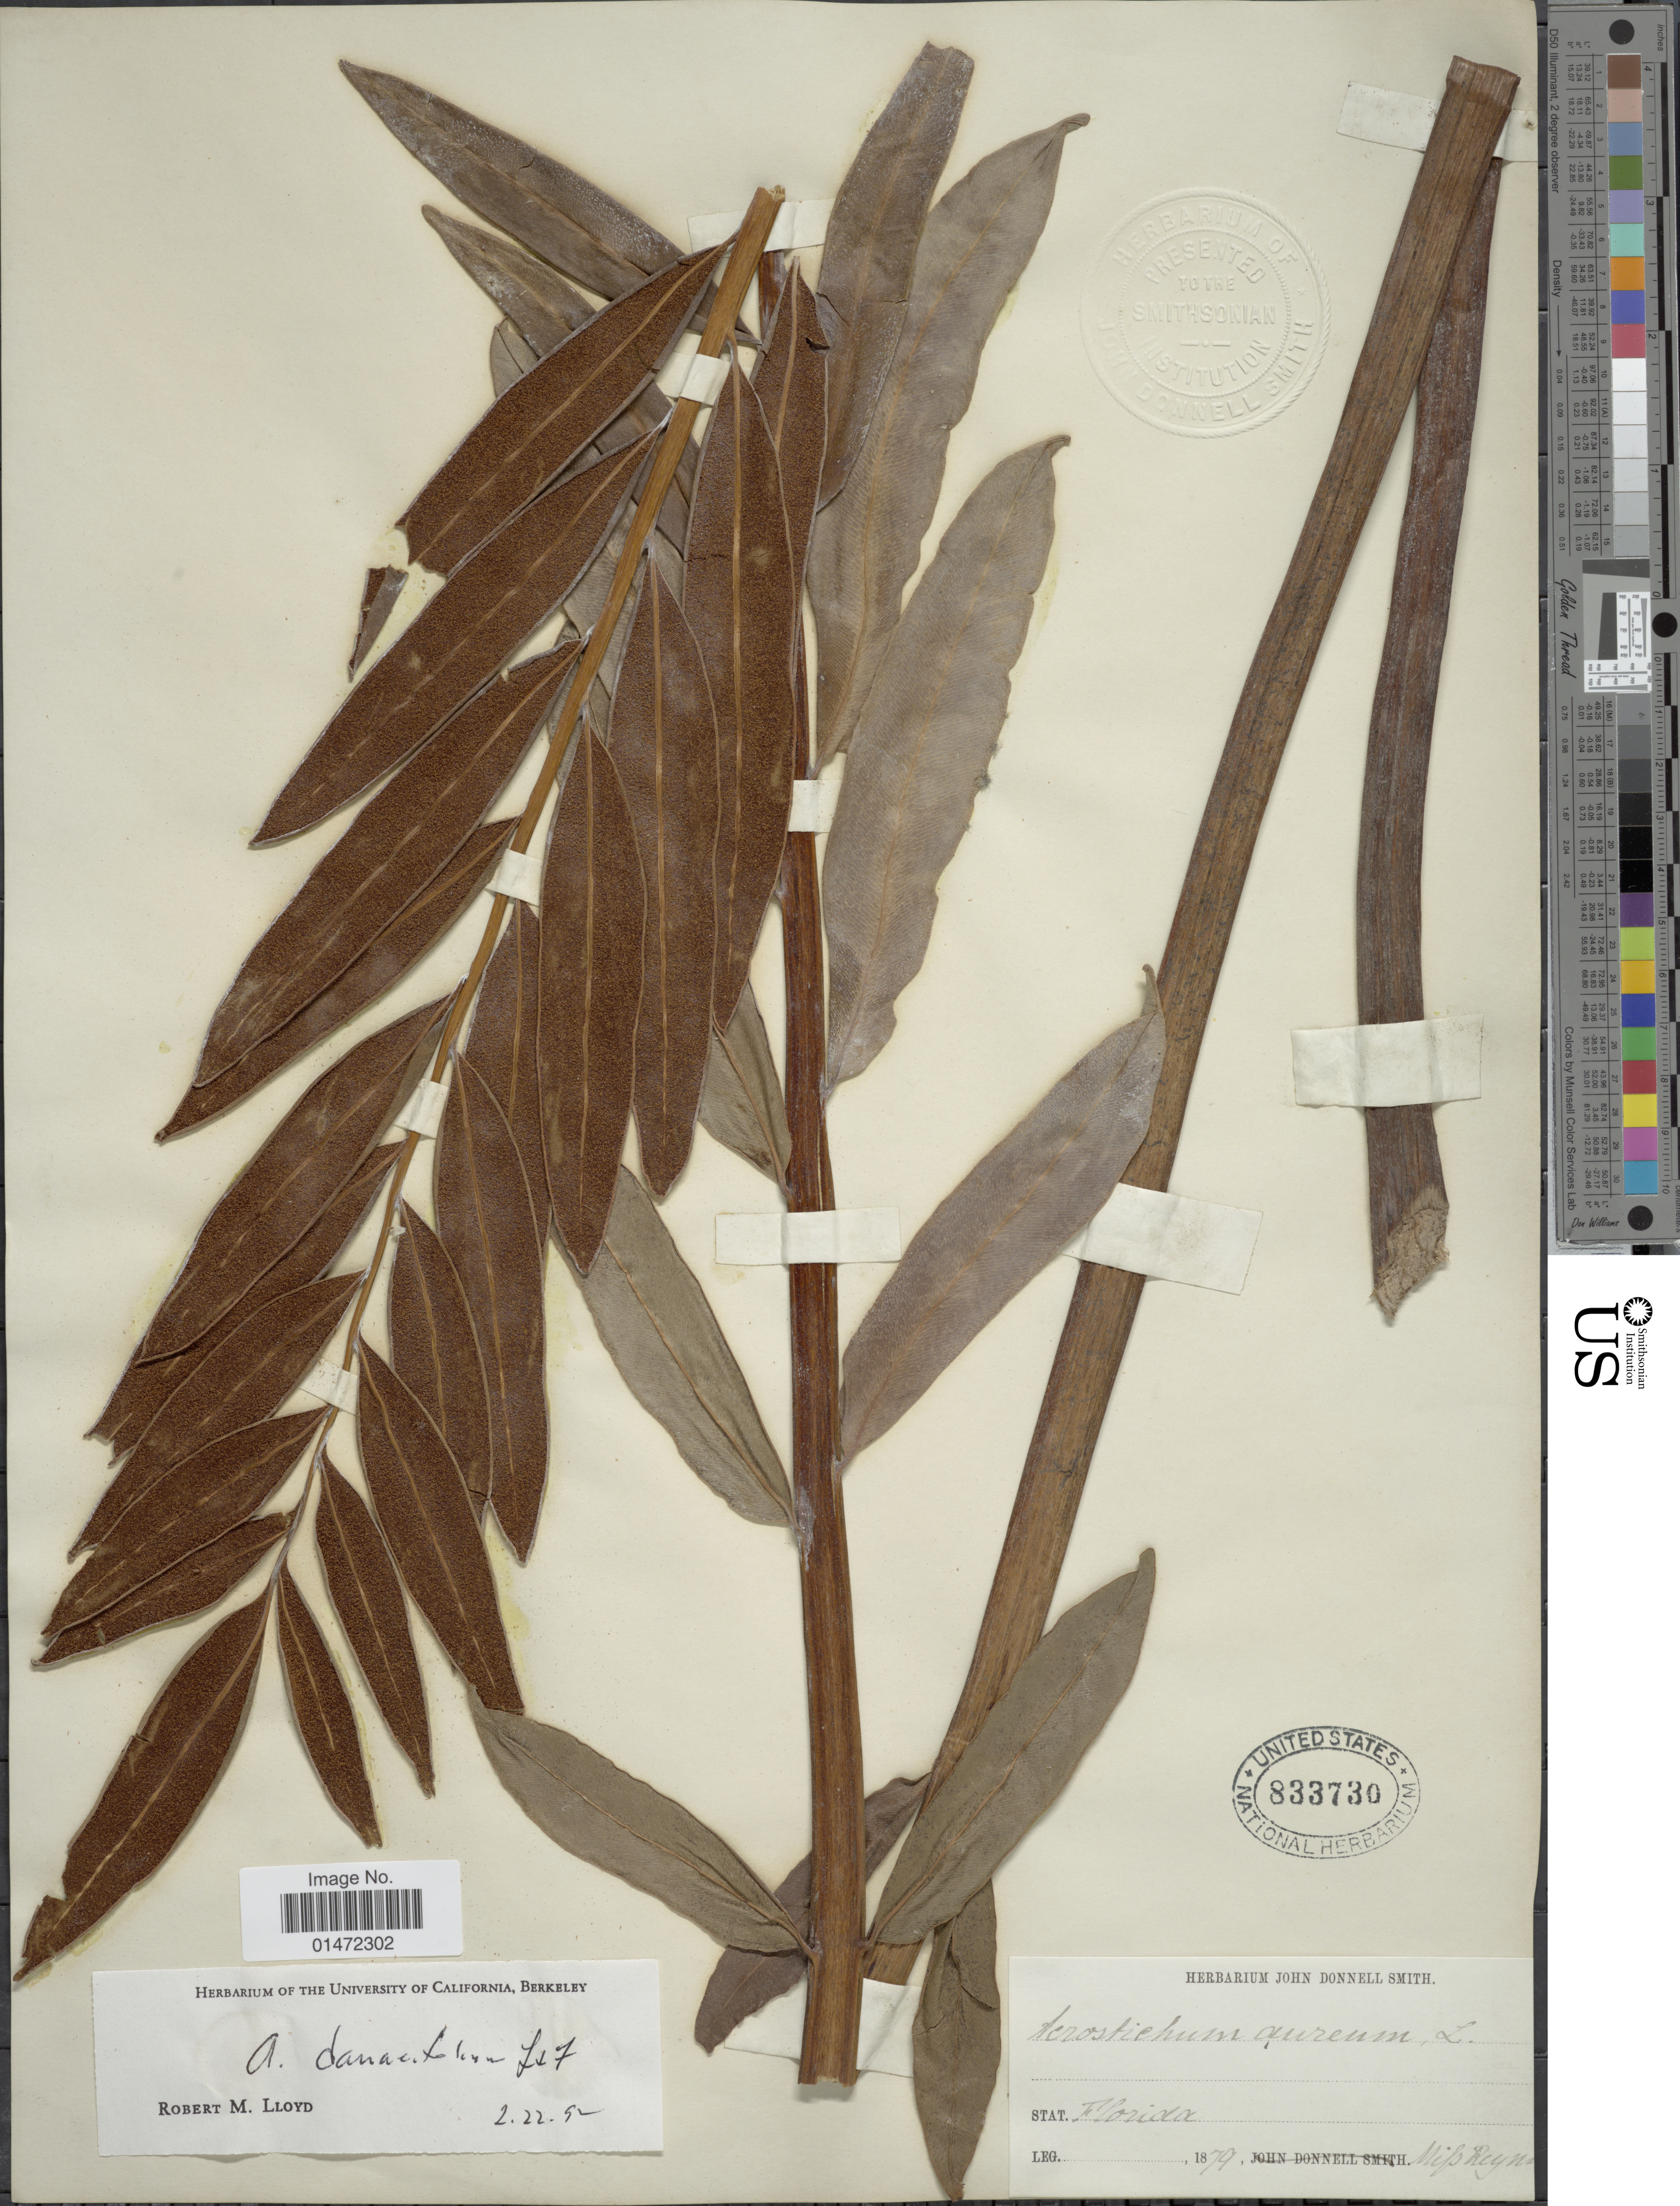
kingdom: Plantae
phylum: Tracheophyta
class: Polypodiopsida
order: Polypodiales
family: Pteridaceae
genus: Acrostichum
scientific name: Acrostichum danaeifolium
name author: Langsd. & Fisch.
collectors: M. Reynolds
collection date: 1879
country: United States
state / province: Florida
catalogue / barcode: US 833730